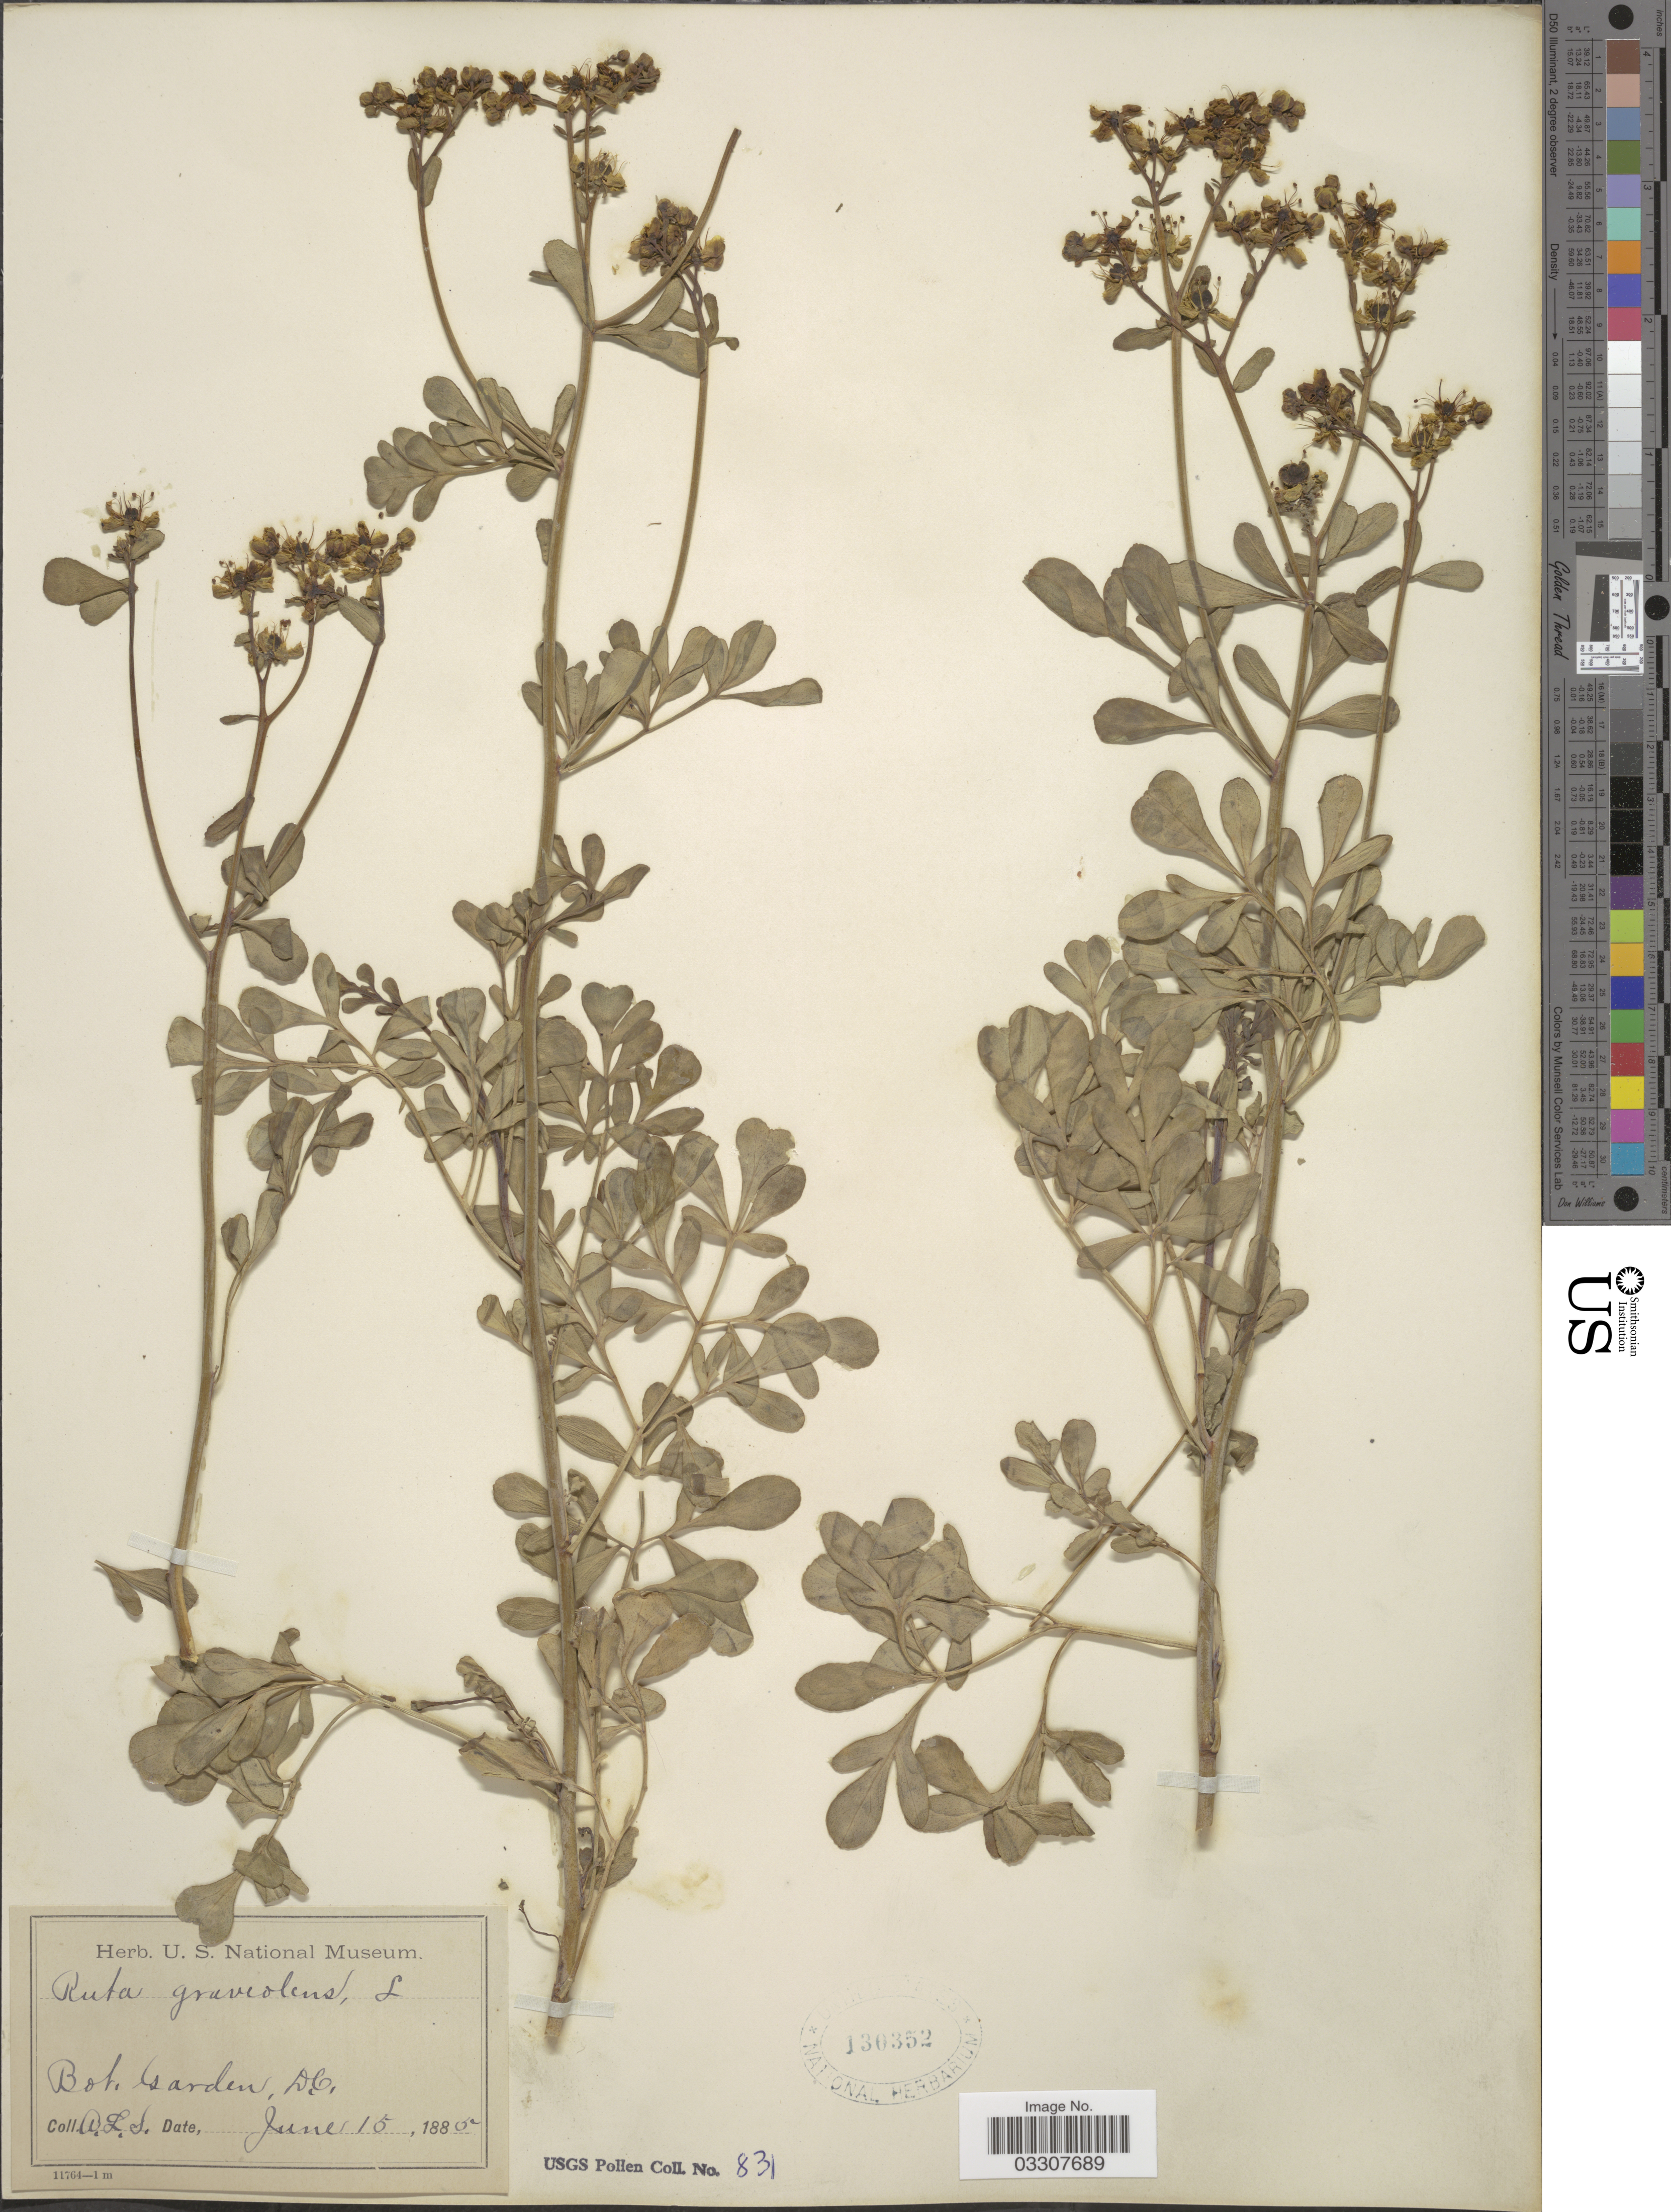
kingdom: Plantae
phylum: Tracheophyta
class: Magnoliopsida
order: Sapindales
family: Rutaceae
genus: Ruta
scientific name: Ruta graveolens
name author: L.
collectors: A. L. S.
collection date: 1885-06-15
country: United States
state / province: District of Columbia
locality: Bot. Garden, D.C.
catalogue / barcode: US 130352